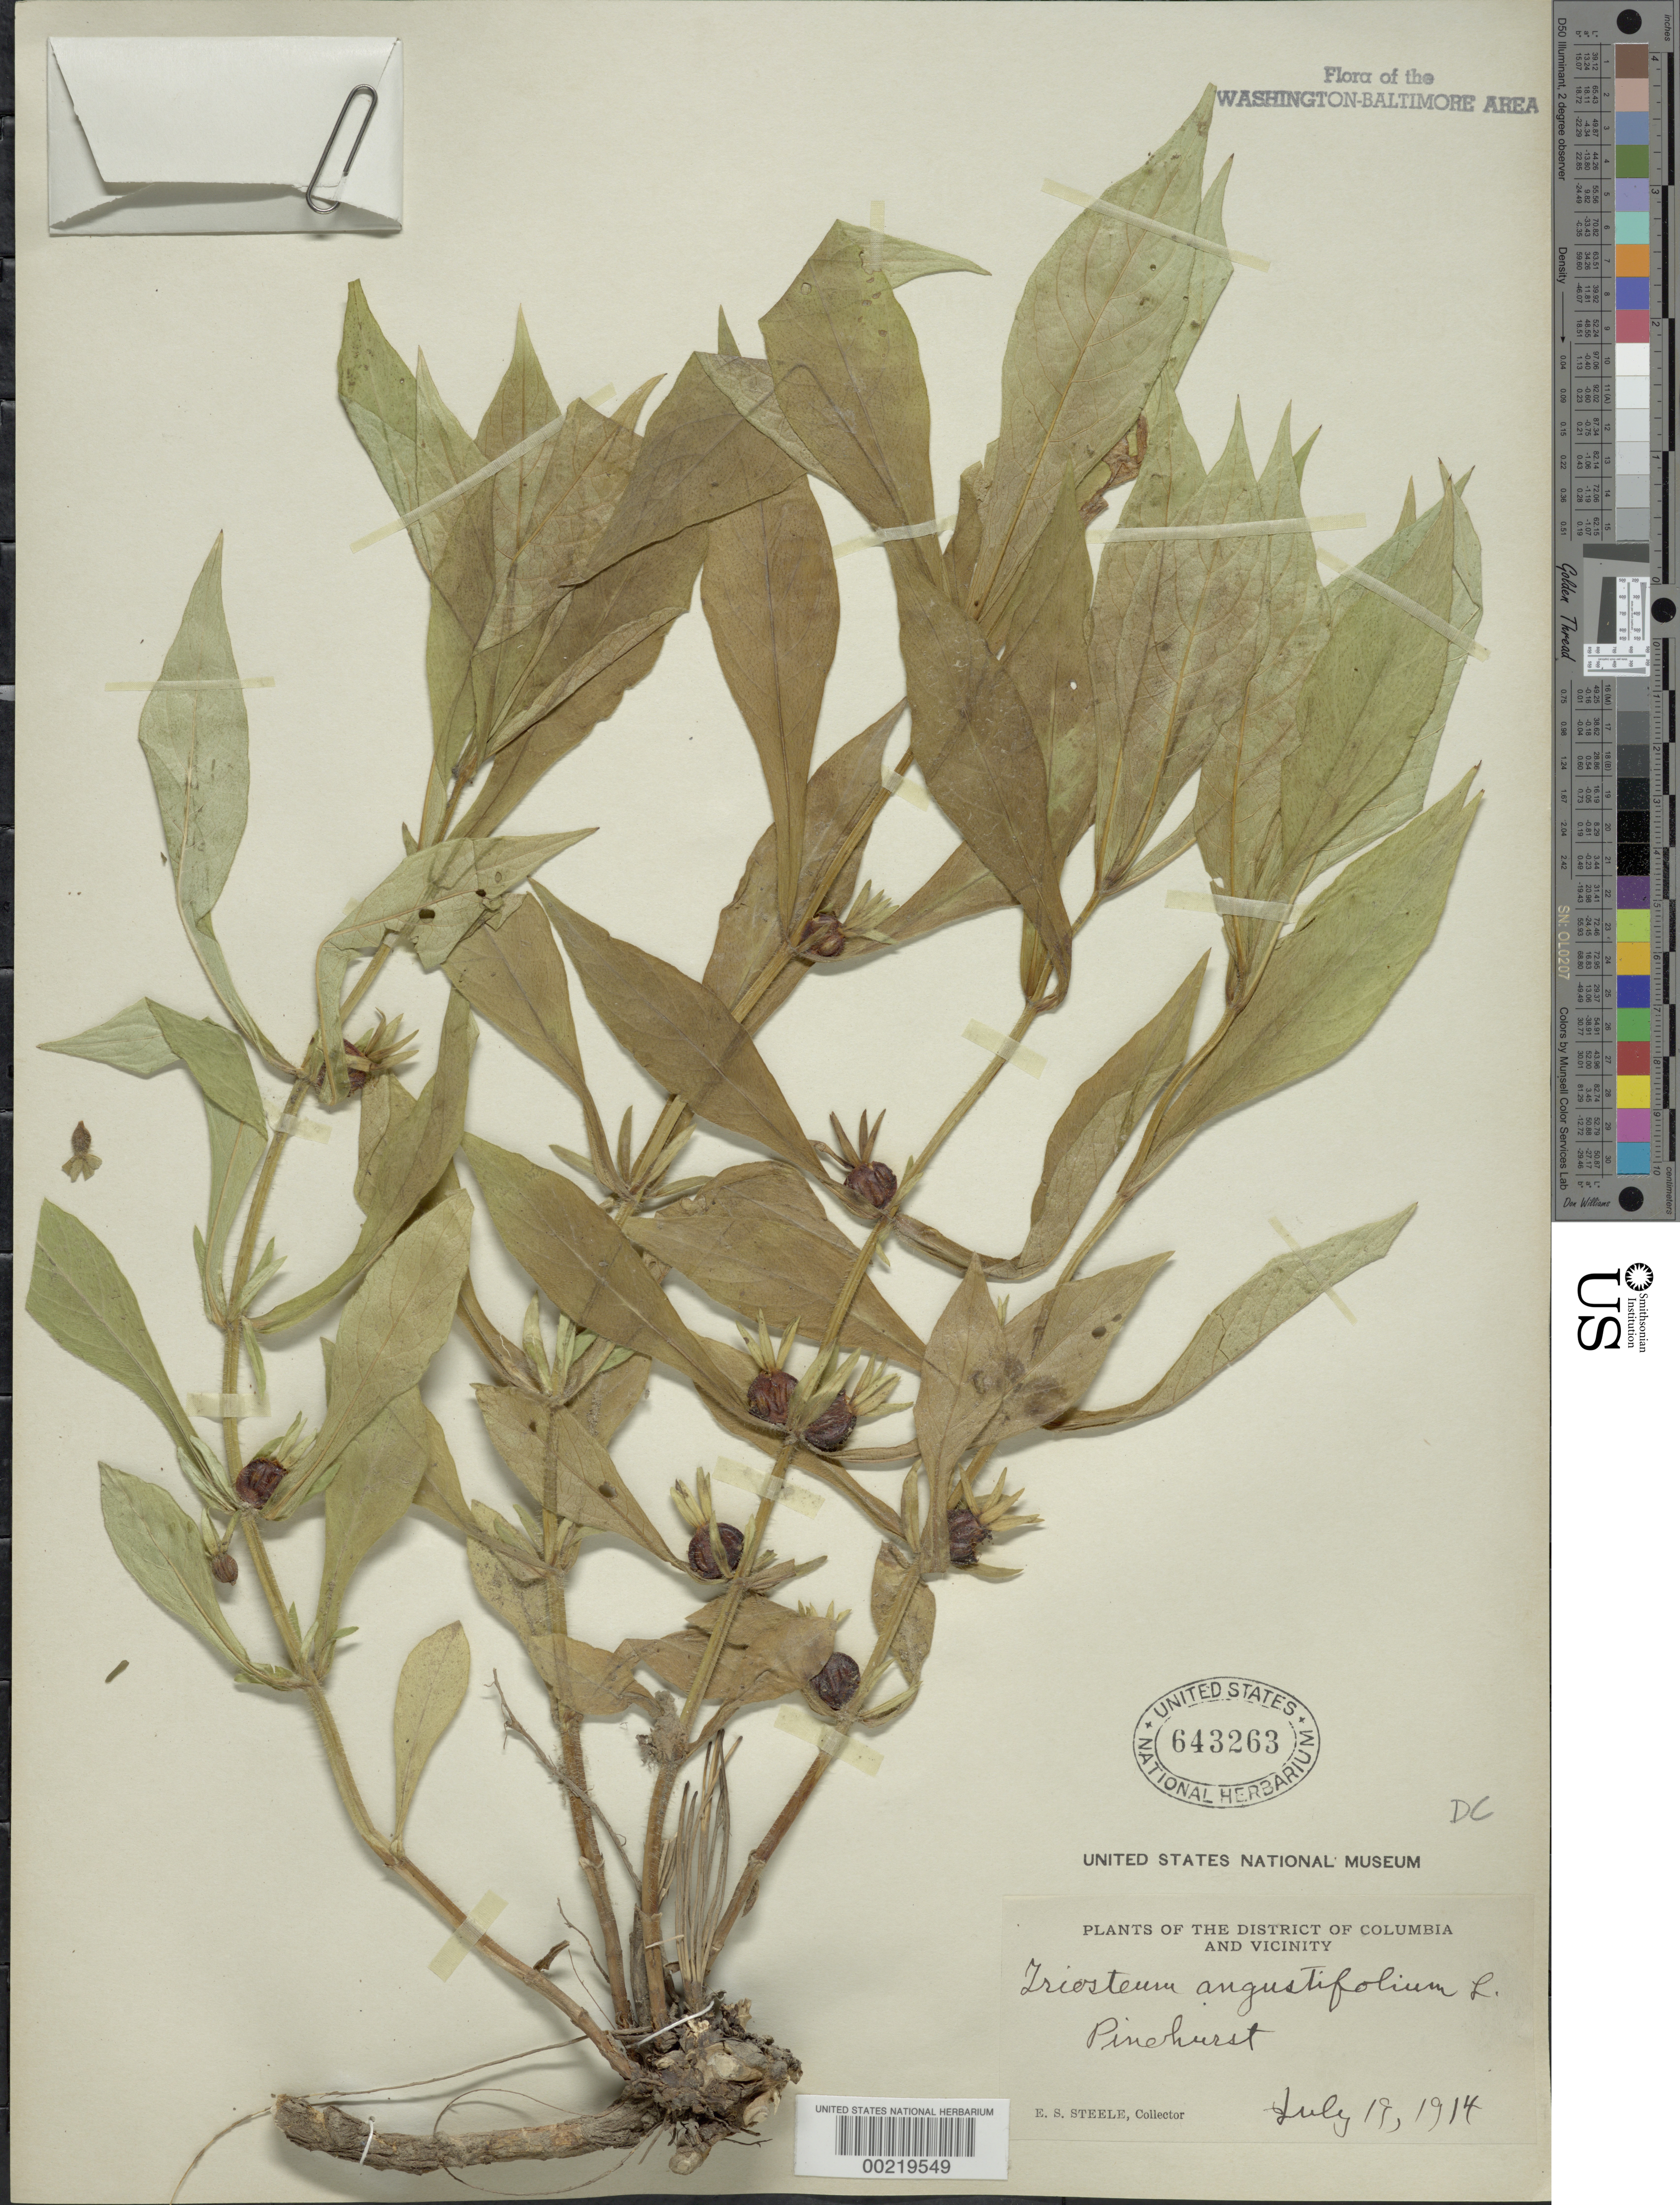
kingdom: Plantae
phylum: Tracheophyta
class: Magnoliopsida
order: Dipsacales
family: Caprifoliaceae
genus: Triosteum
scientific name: Triosteum angustifolium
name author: L.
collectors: E. Steele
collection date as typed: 19 Jul 1914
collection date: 1914-07-19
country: United States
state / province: District of Columbia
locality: Pinehurst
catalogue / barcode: US 643263